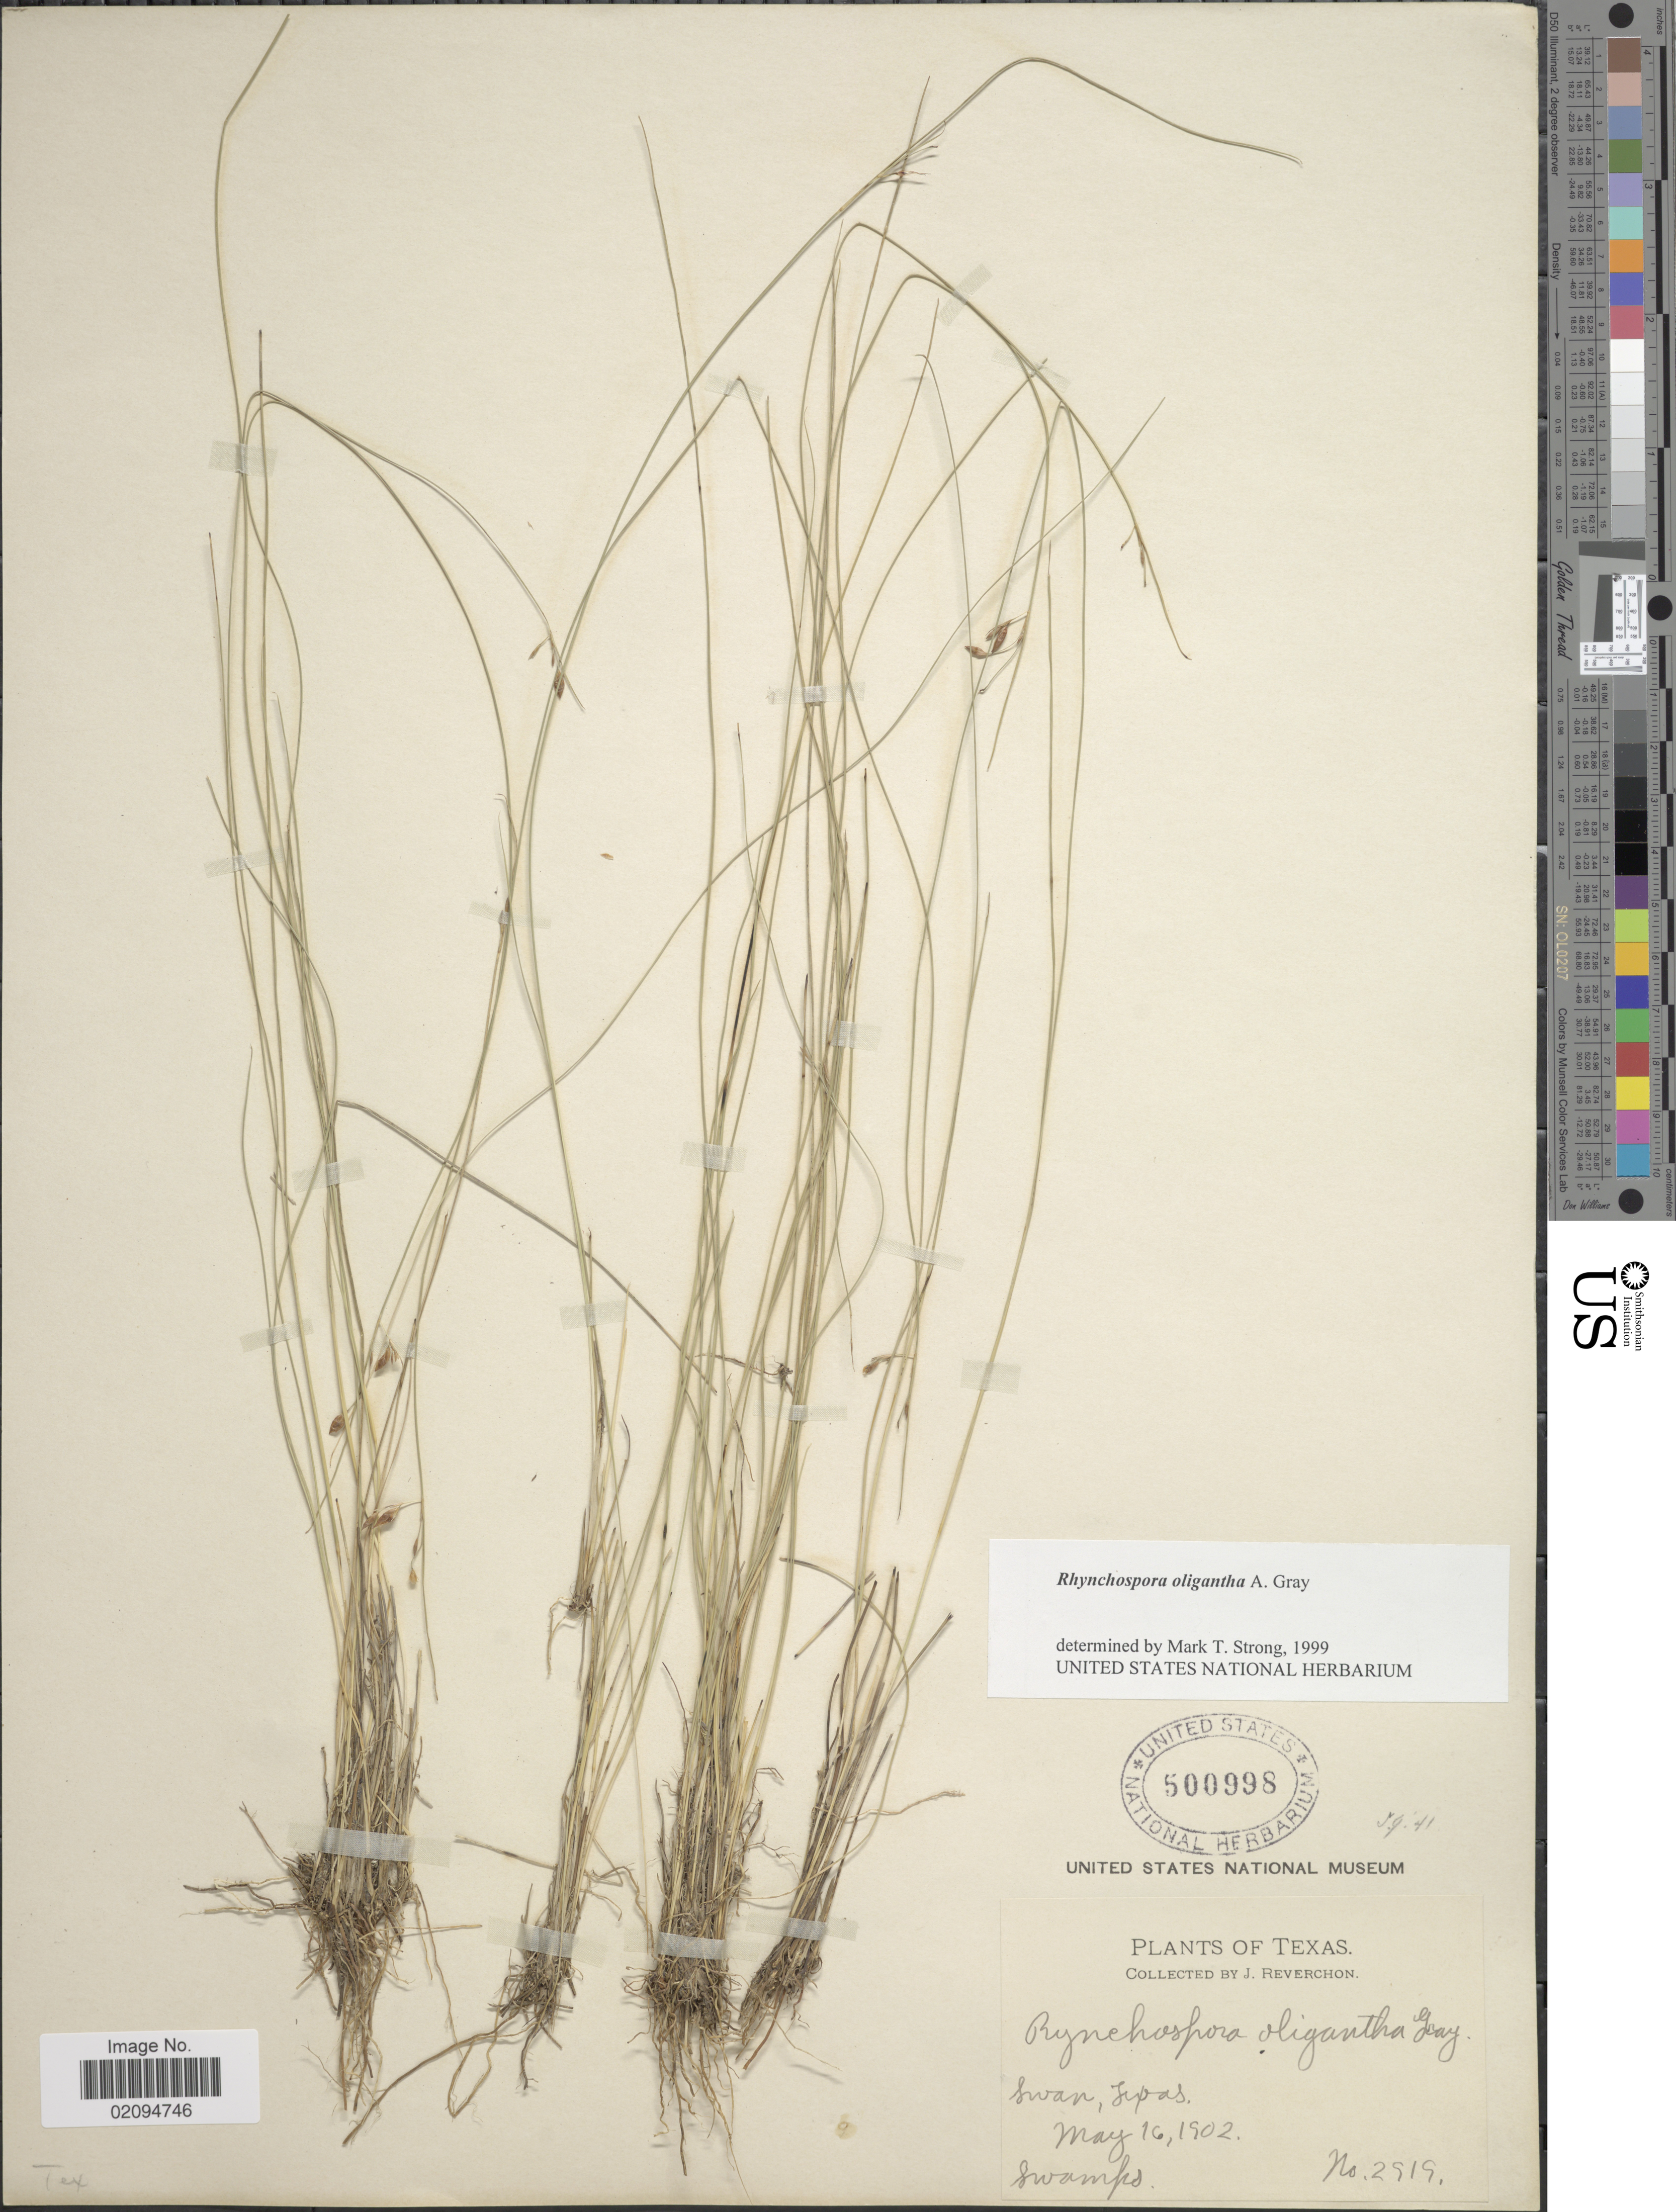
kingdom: Plantae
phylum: Tracheophyta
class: Liliopsida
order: Poales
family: Cyperaceae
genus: Rhynchospora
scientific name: Rhynchospora oligantha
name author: A. Gray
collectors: J. Reverchon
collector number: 2919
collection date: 1902-05-16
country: United States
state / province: Texas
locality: Swan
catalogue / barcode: US 500998